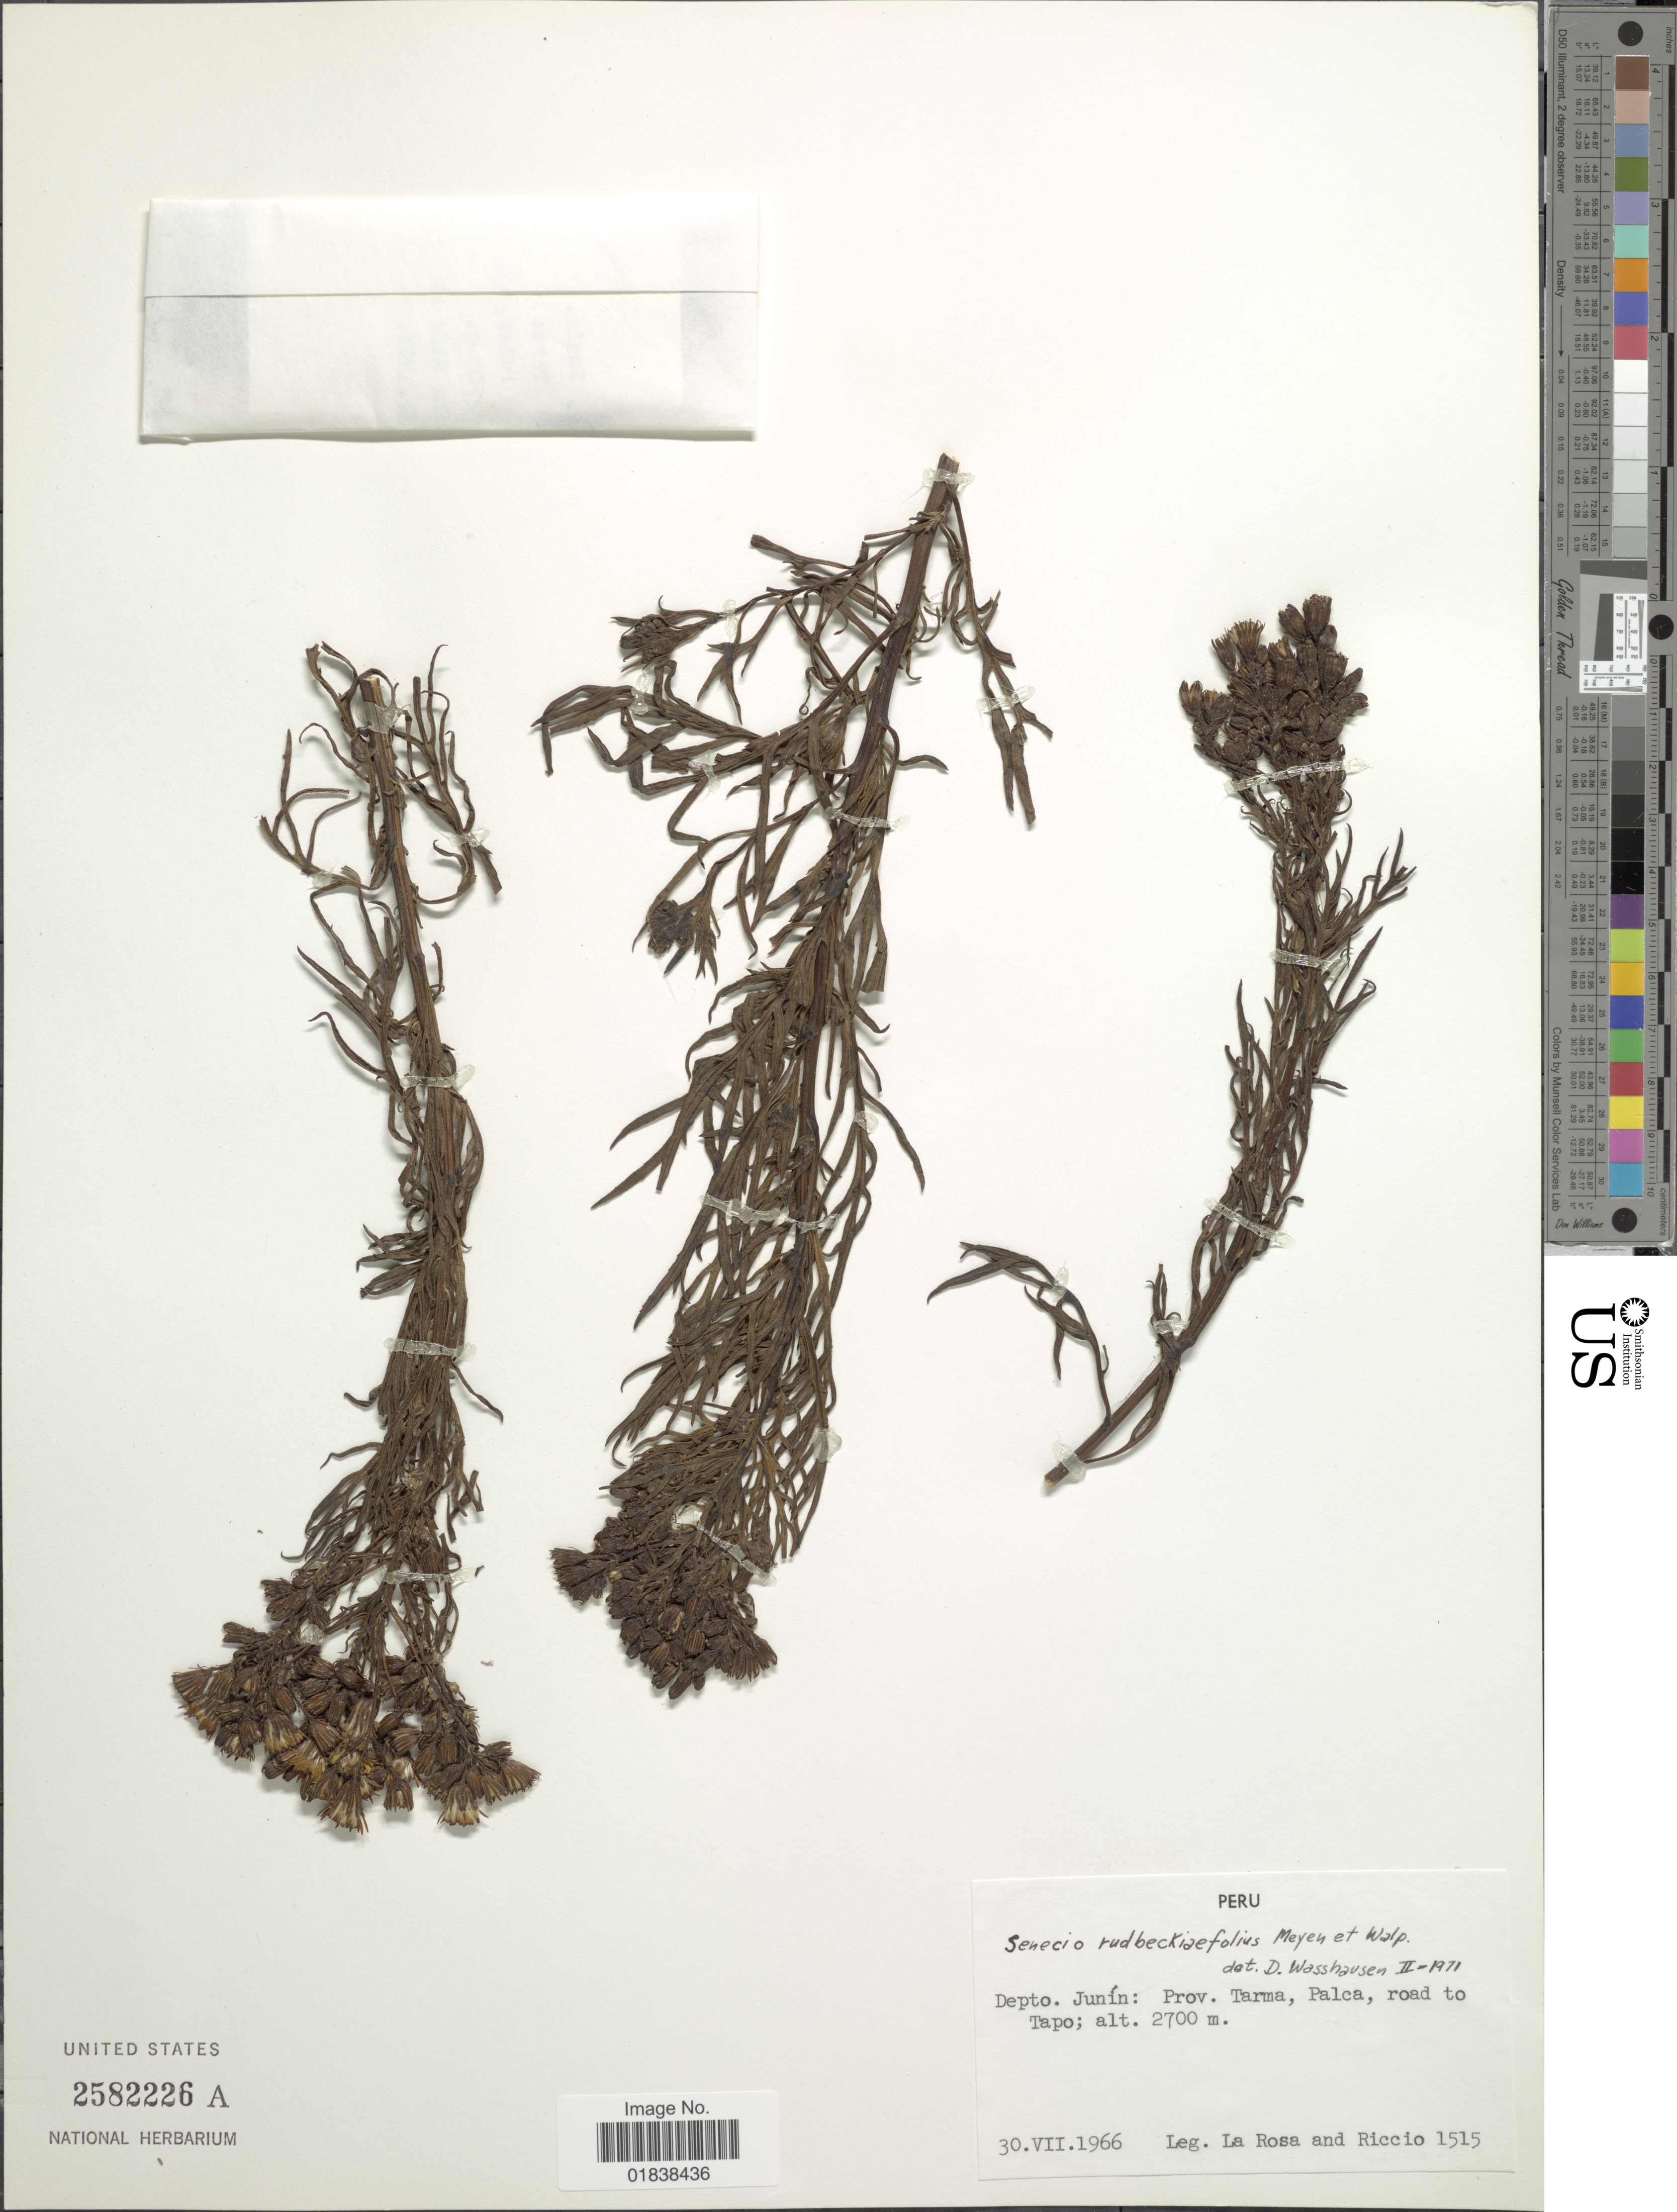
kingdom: Plantae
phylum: Tracheophyta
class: Magnoliopsida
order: Asterales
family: Asteraceae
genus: Senecio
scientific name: Senecio rudbeckiifolius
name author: Meyen & Walp.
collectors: -. La Rosa & F. Riccio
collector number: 1515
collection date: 1966-07-30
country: Peru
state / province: Junín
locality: Prov. Tarma, Palca, road to Tapo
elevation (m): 2700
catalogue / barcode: US 2582226A